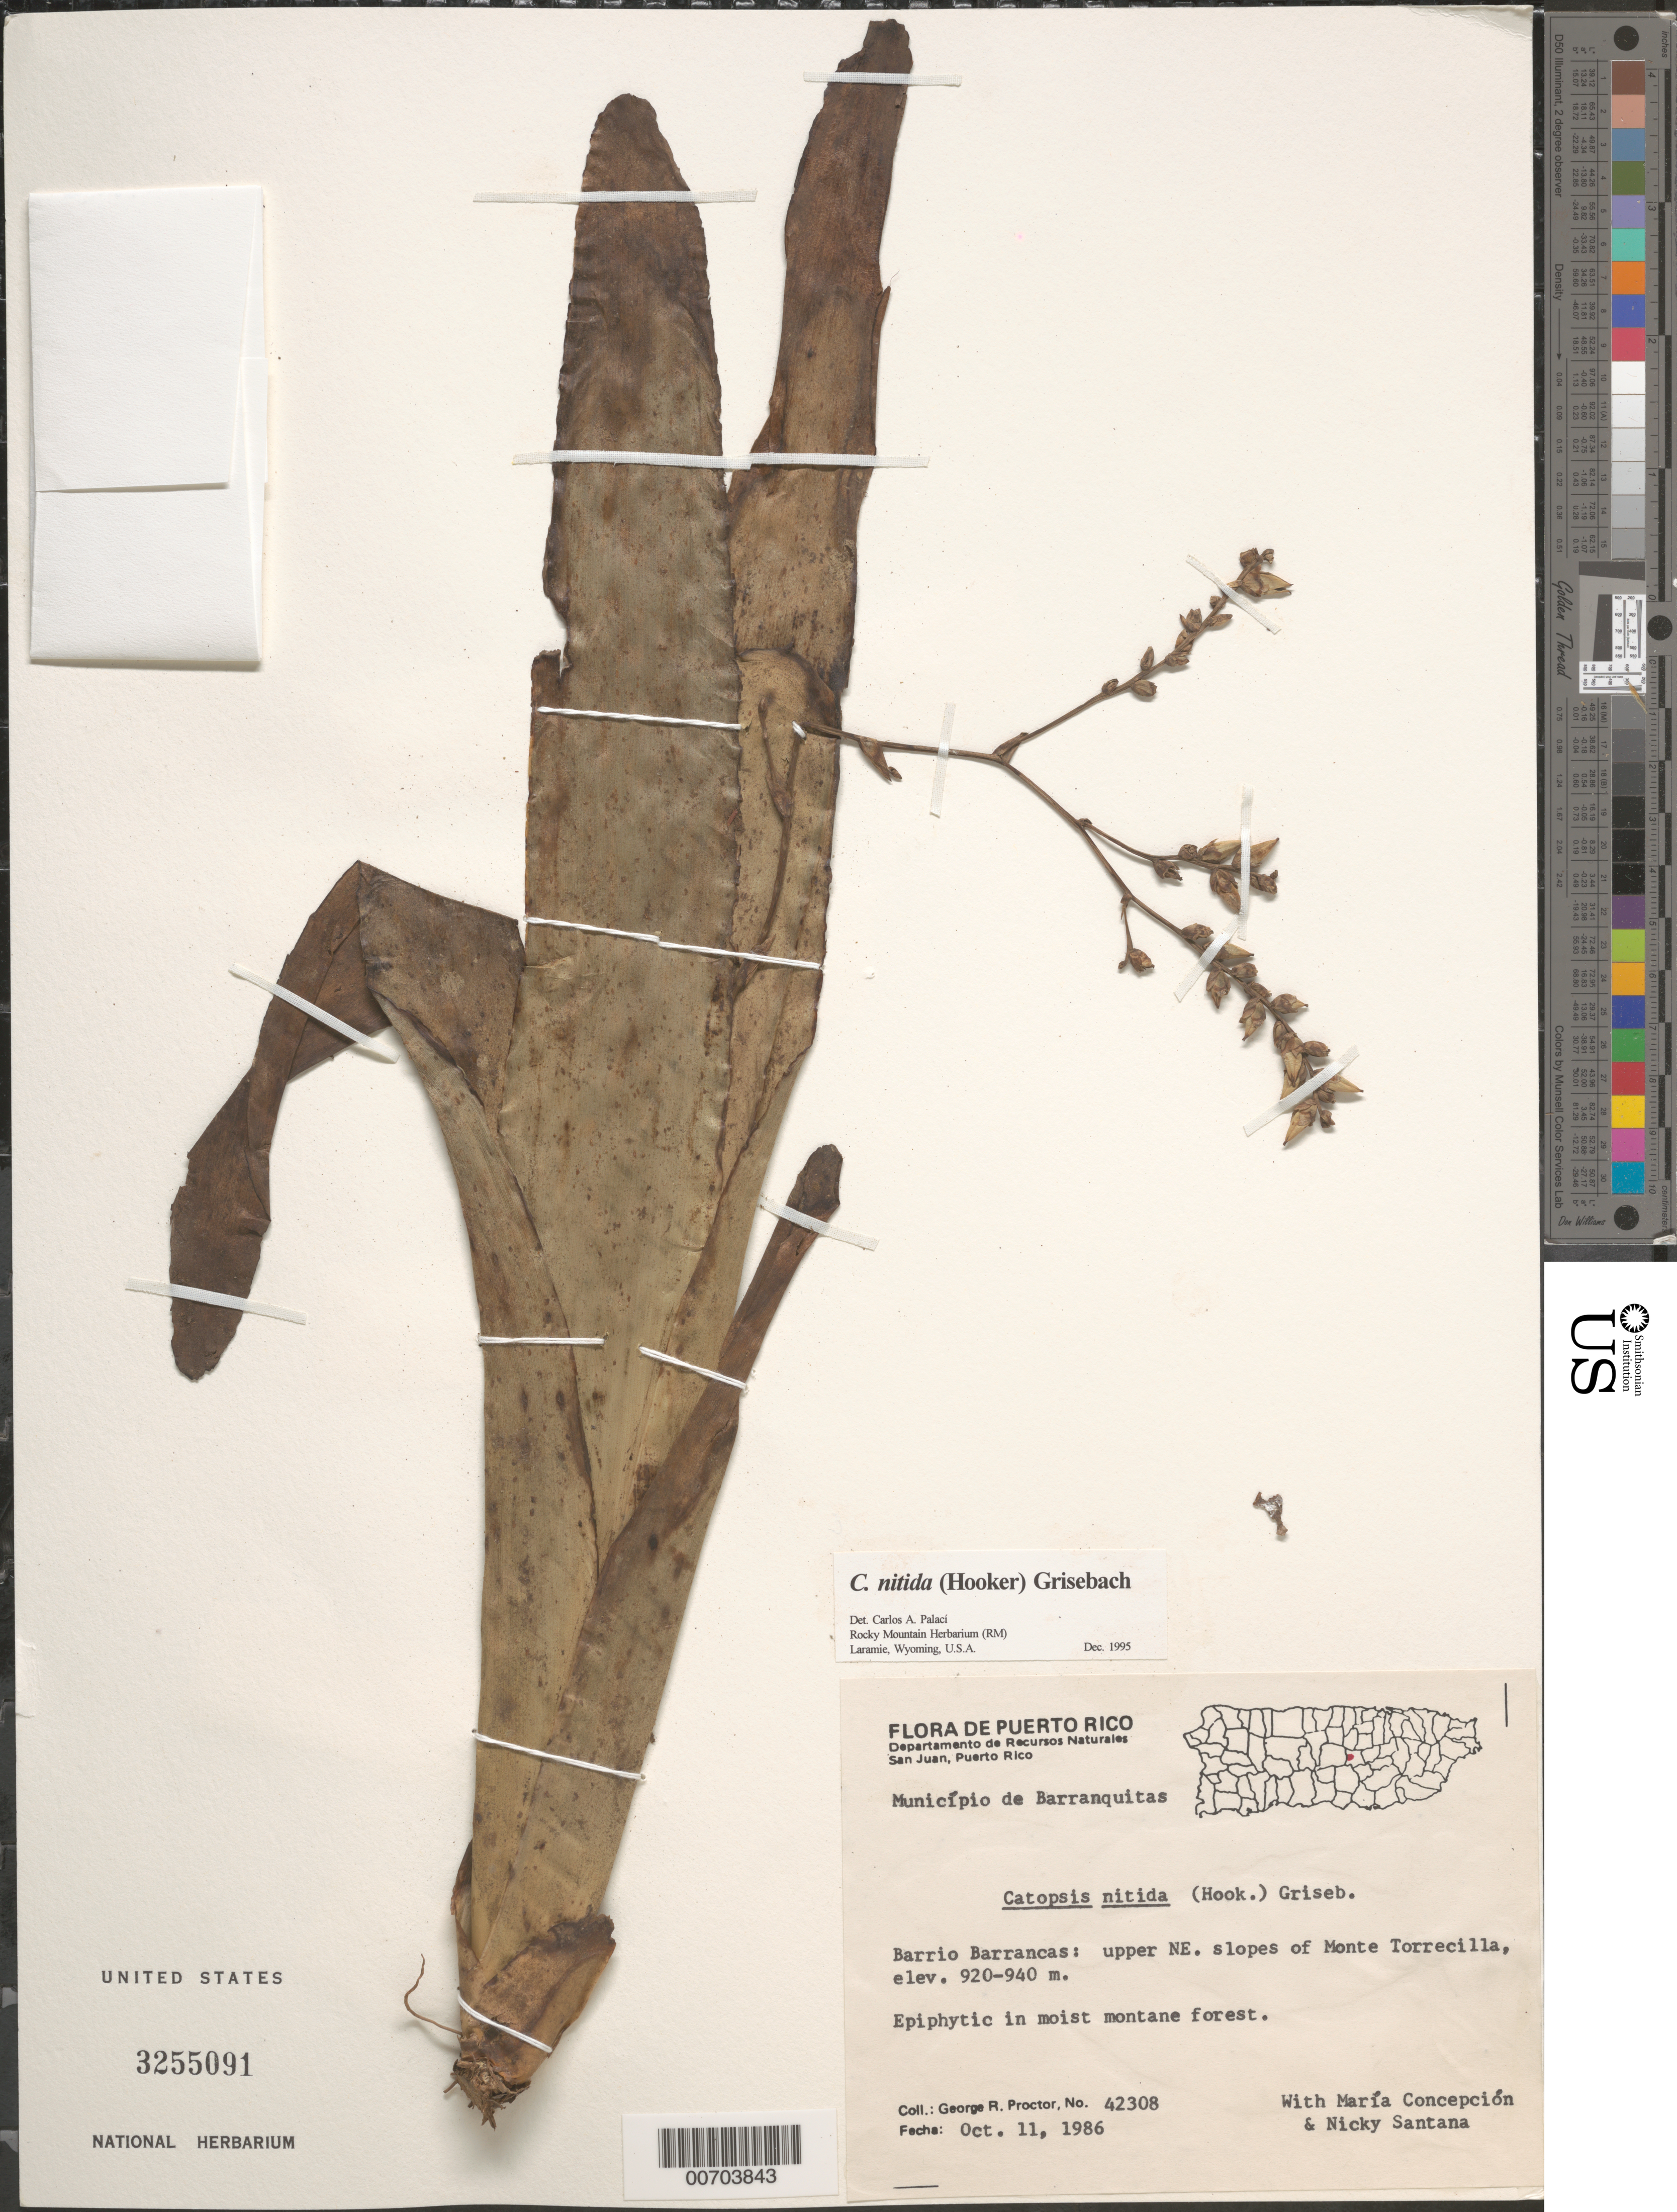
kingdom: Plantae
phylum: Tracheophyta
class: Liliopsida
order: Poales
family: Bromeliaceae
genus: Catopsis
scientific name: Catopsis nitida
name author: (Hook.) Griseb.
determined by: Palací, C. A., (RM), University of Wyoming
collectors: G. R. Proctor, M. Concepción & N. Santana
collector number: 42308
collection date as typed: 11 Oct 1986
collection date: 1986-10-11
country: Puerto Rico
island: Greater Antilles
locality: Município de Barranquitas; Barrio Barrancas: upper NE slopes of Monte Torrecilla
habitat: Moist montane forest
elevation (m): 920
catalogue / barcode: US 3255091